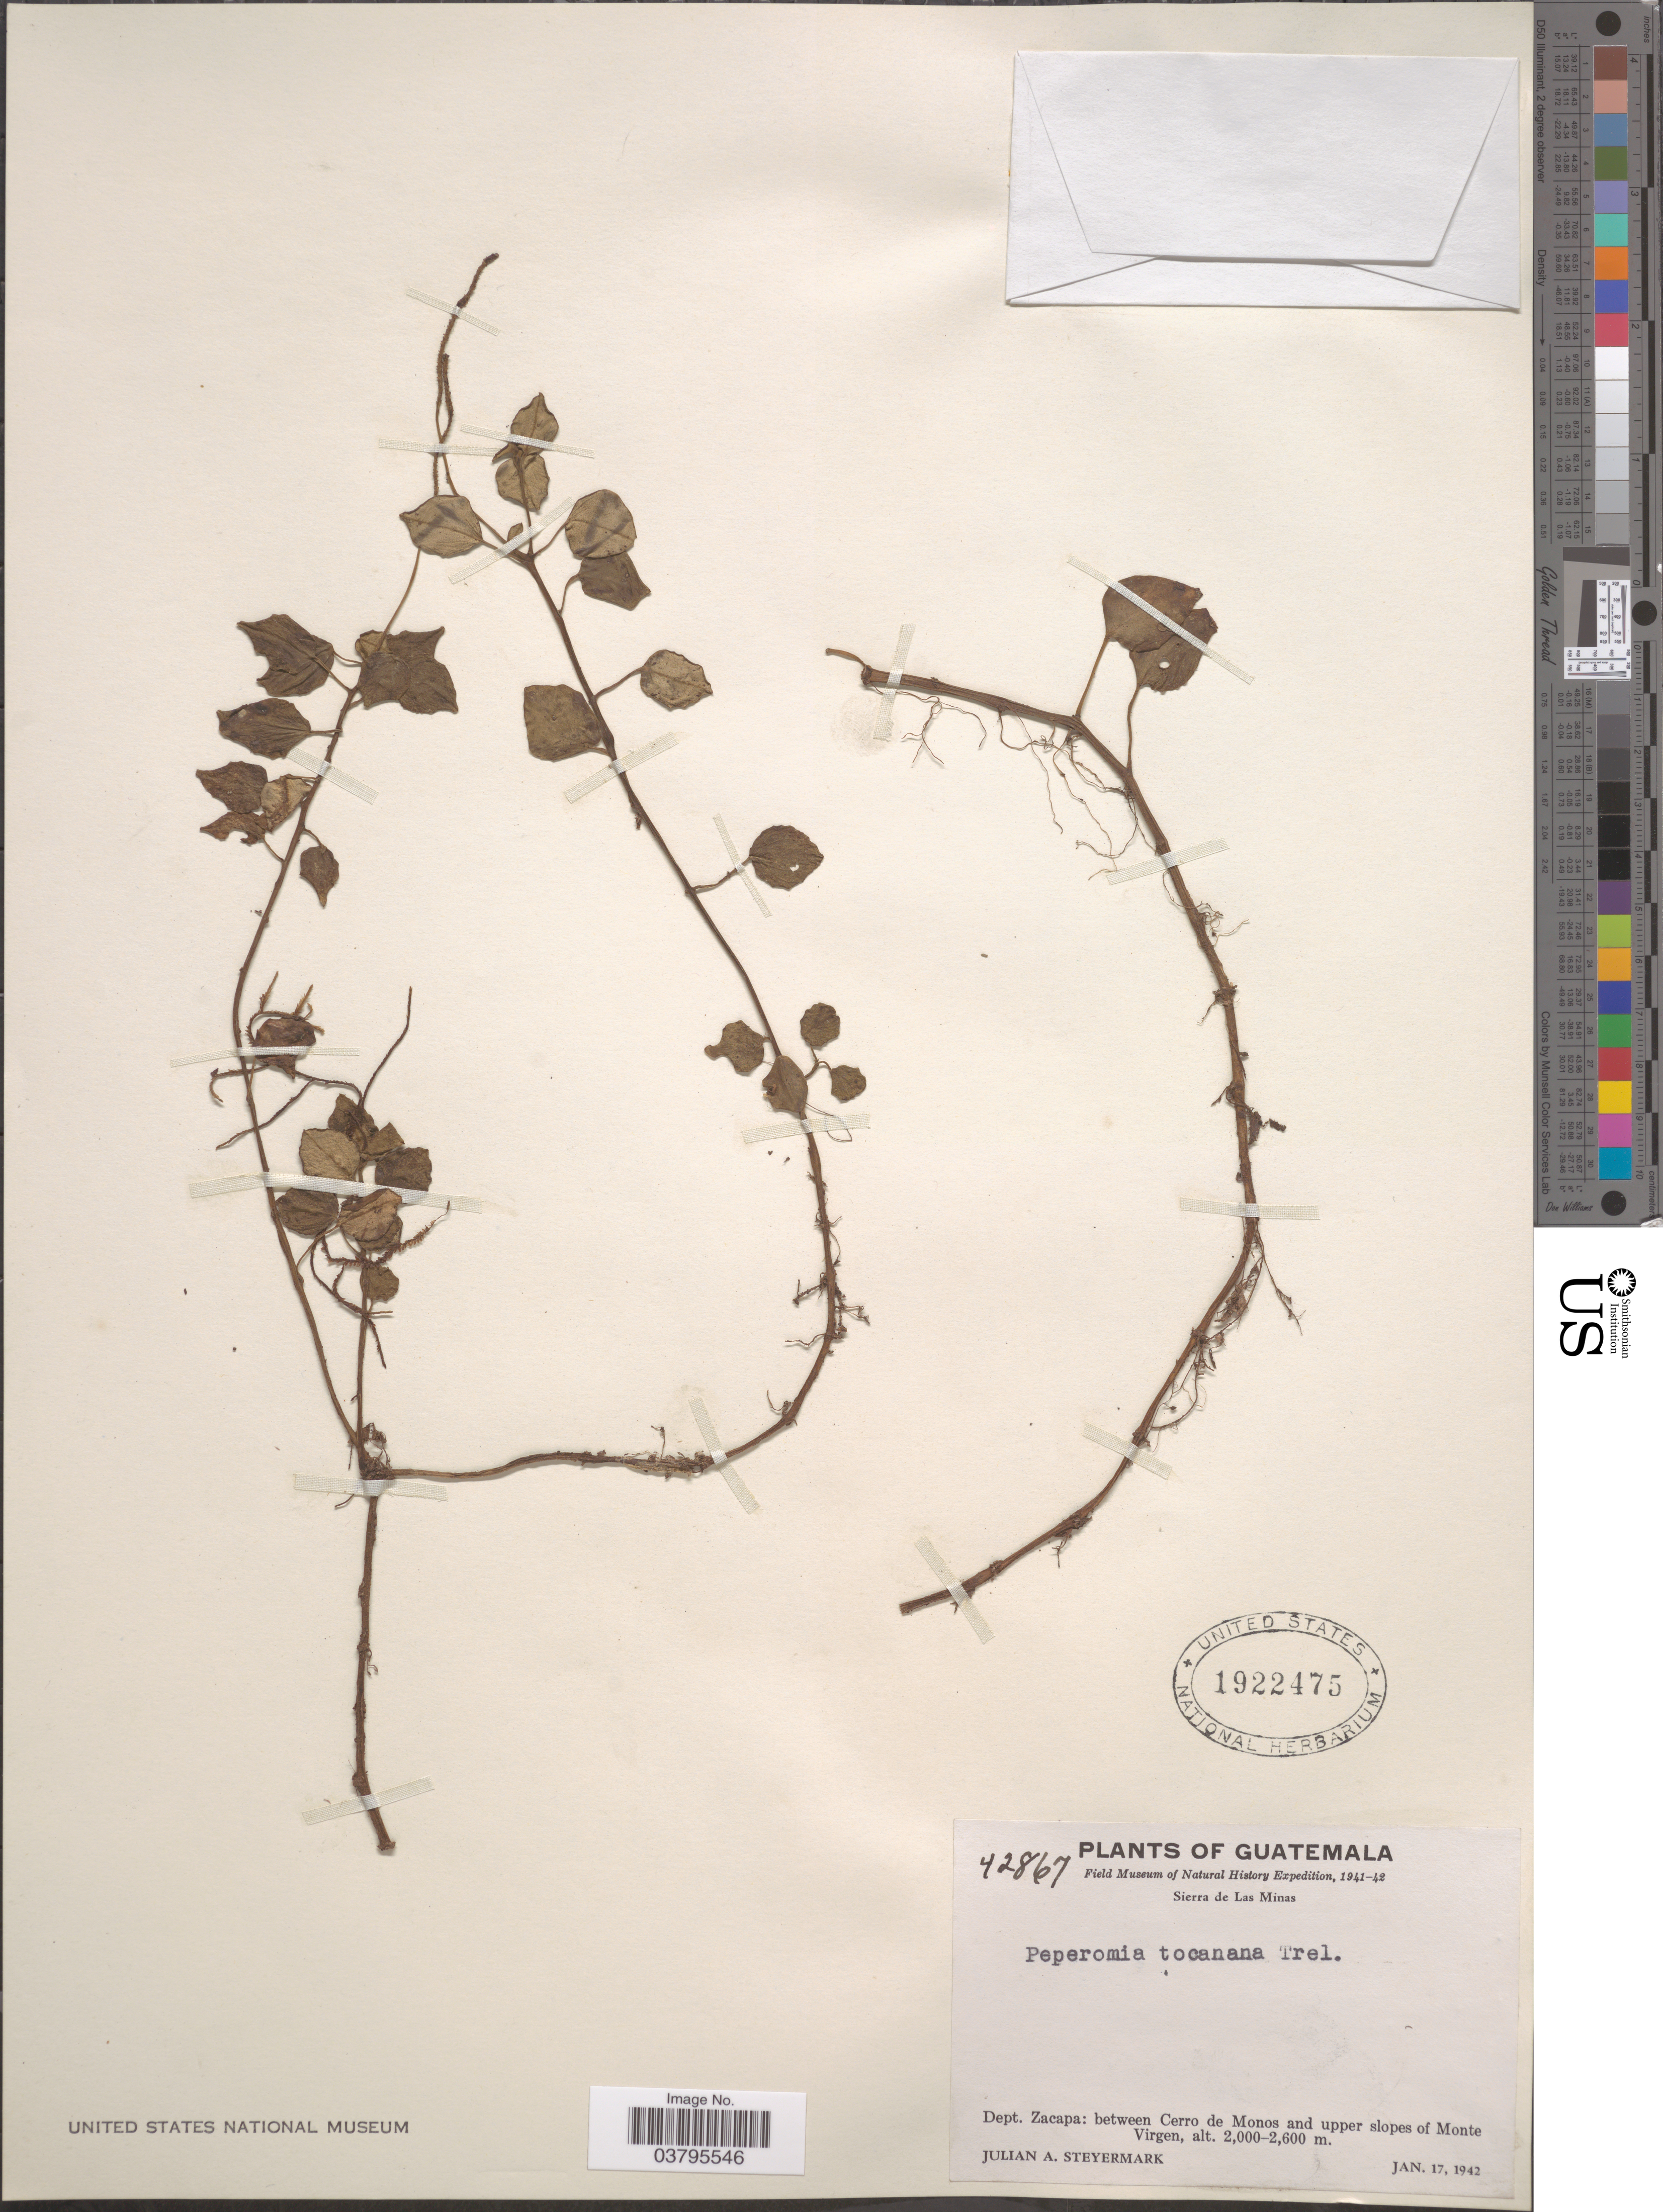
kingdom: Plantae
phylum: Tracheophyta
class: Magnoliopsida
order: Piperales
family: Piperaceae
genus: Peperomia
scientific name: Peperomia puberulilimba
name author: C. DC.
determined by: Jiménez, José Estaban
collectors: J. Steyermark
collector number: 42867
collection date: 1942-01-17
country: Guatemala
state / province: Zacapa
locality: Sierra de Las Minas. Dept. Zacapa: between Cerro de Monos and upper slopes of Monte Virgen.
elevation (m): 2000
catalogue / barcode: US 1922475